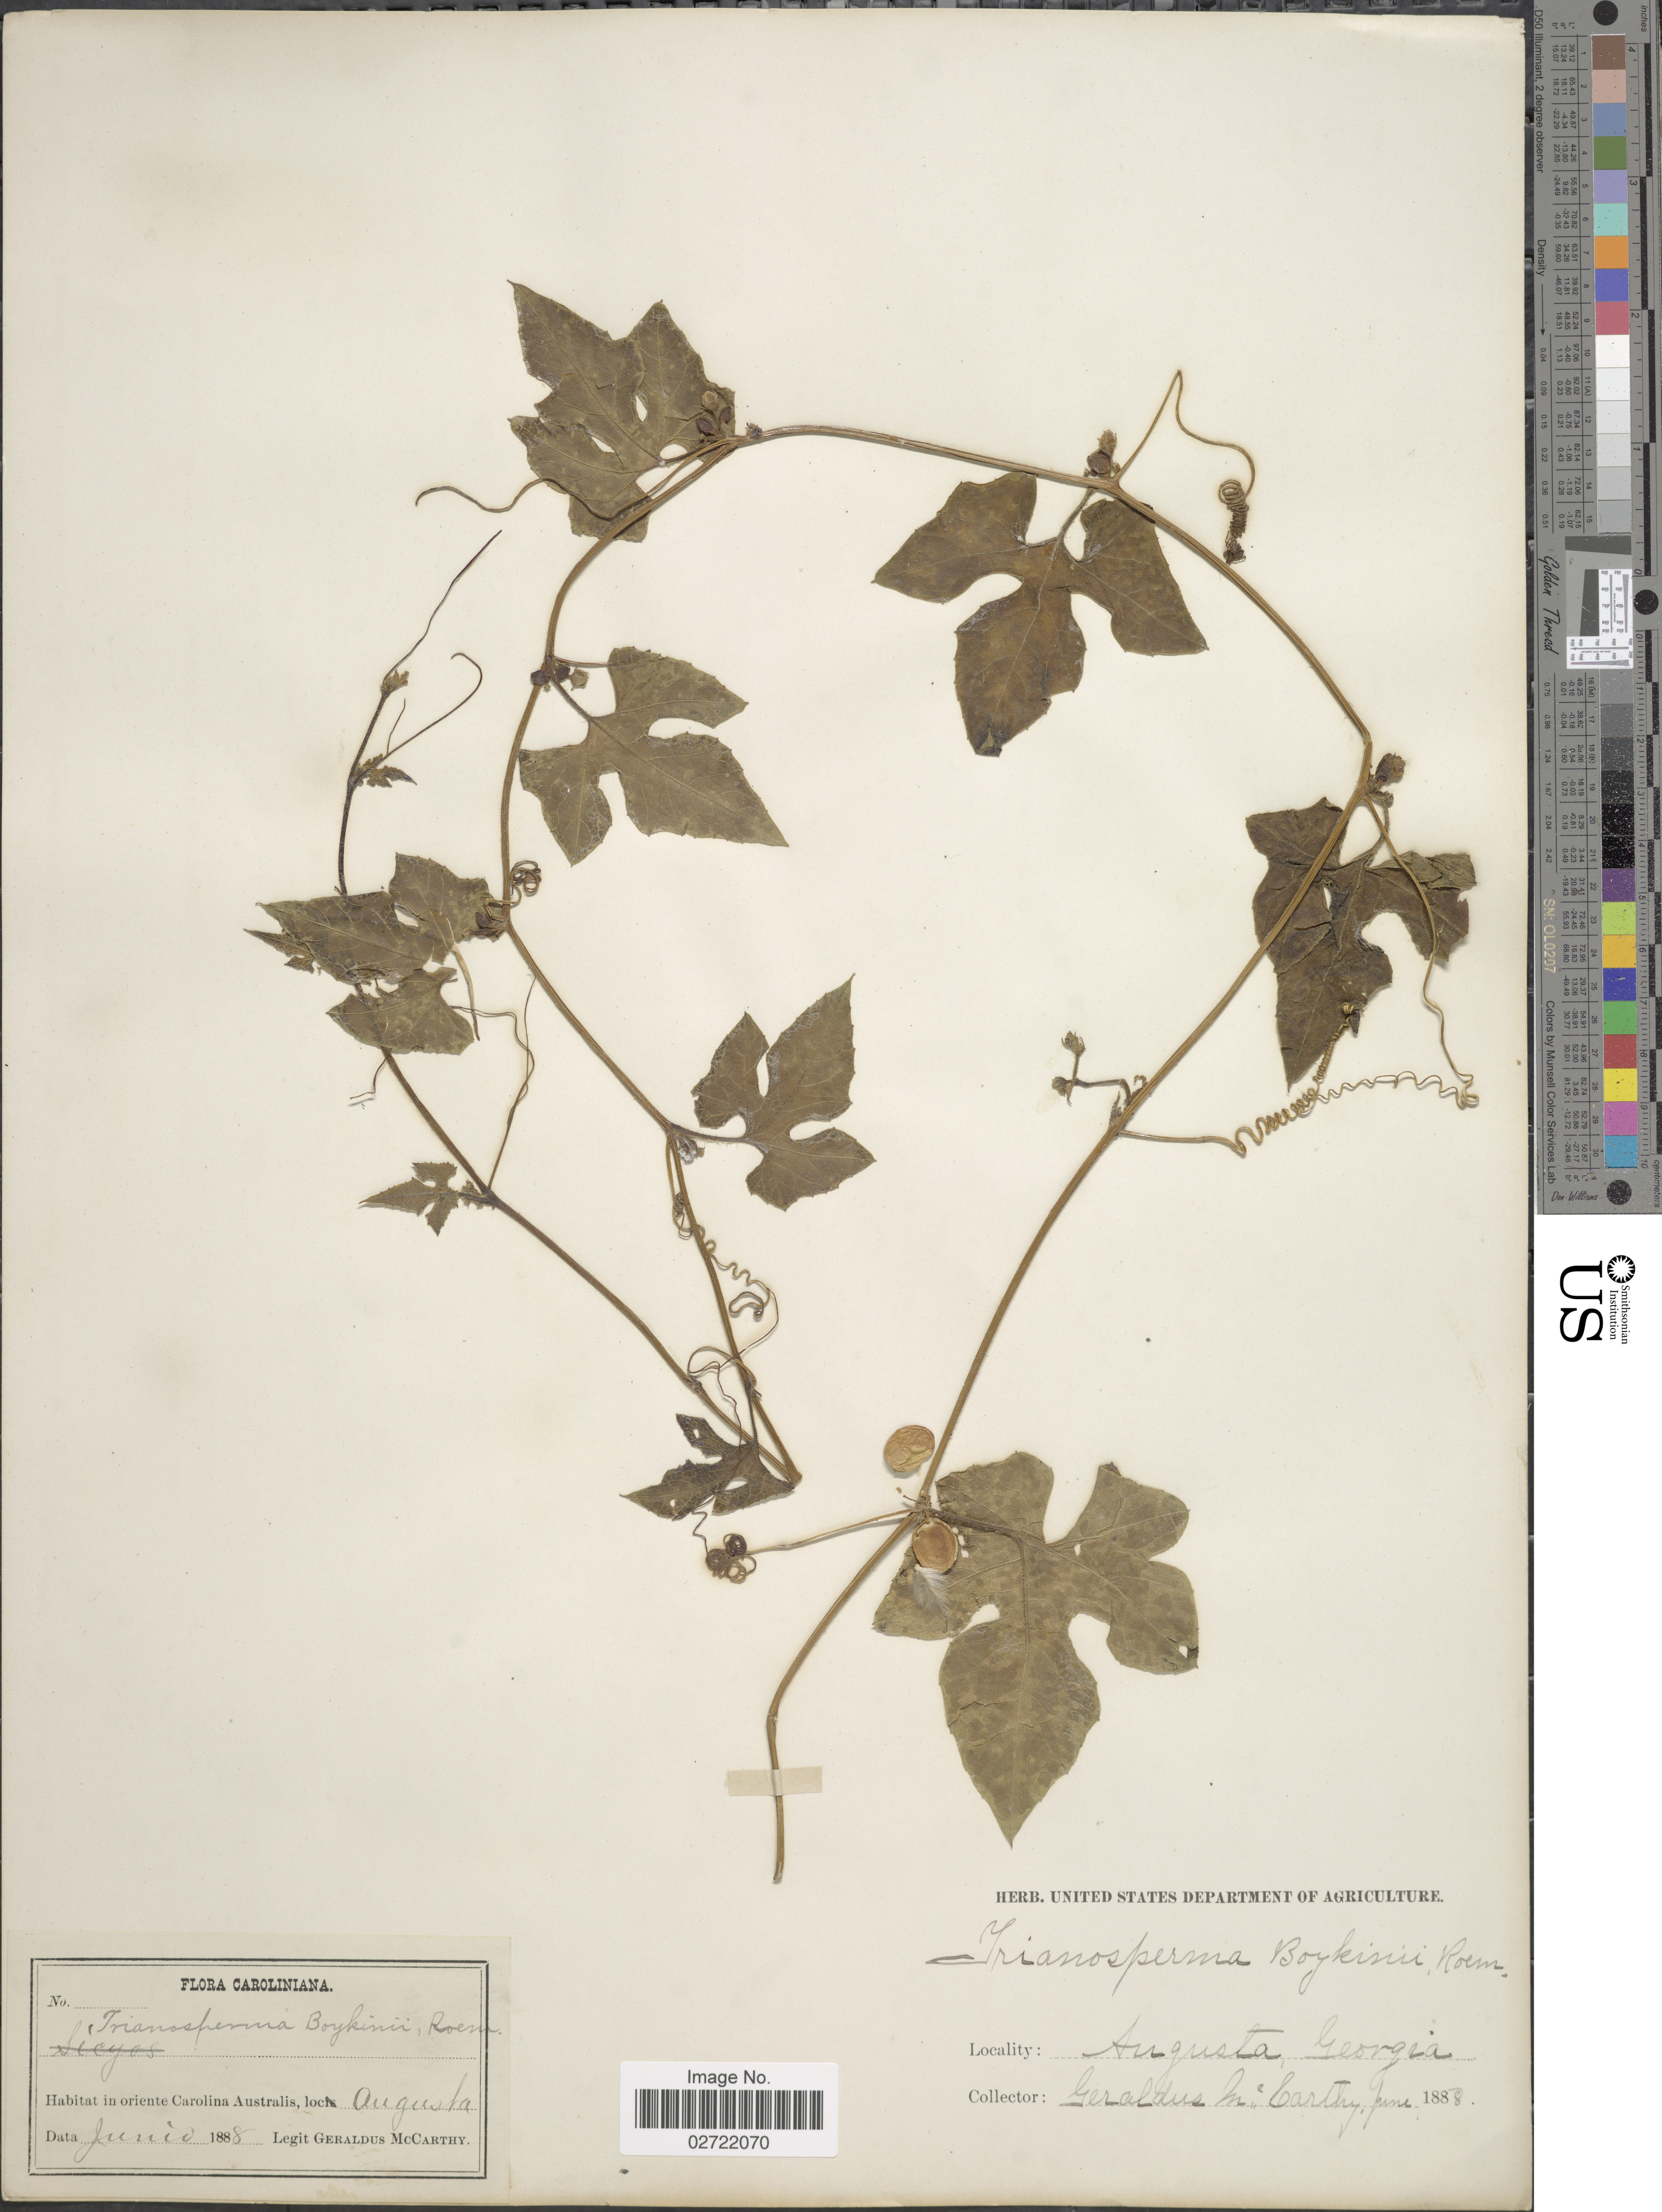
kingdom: Plantae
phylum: Tracheophyta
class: Magnoliopsida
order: Cucurbitales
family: Cucurbitaceae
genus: Cayaponia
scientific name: Cayaponia quinqueloba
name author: (Raf.) Shinners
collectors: M. McCarthy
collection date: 1888-06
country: United States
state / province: Georgia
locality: Caroliniana, in oriente Carolina Australis